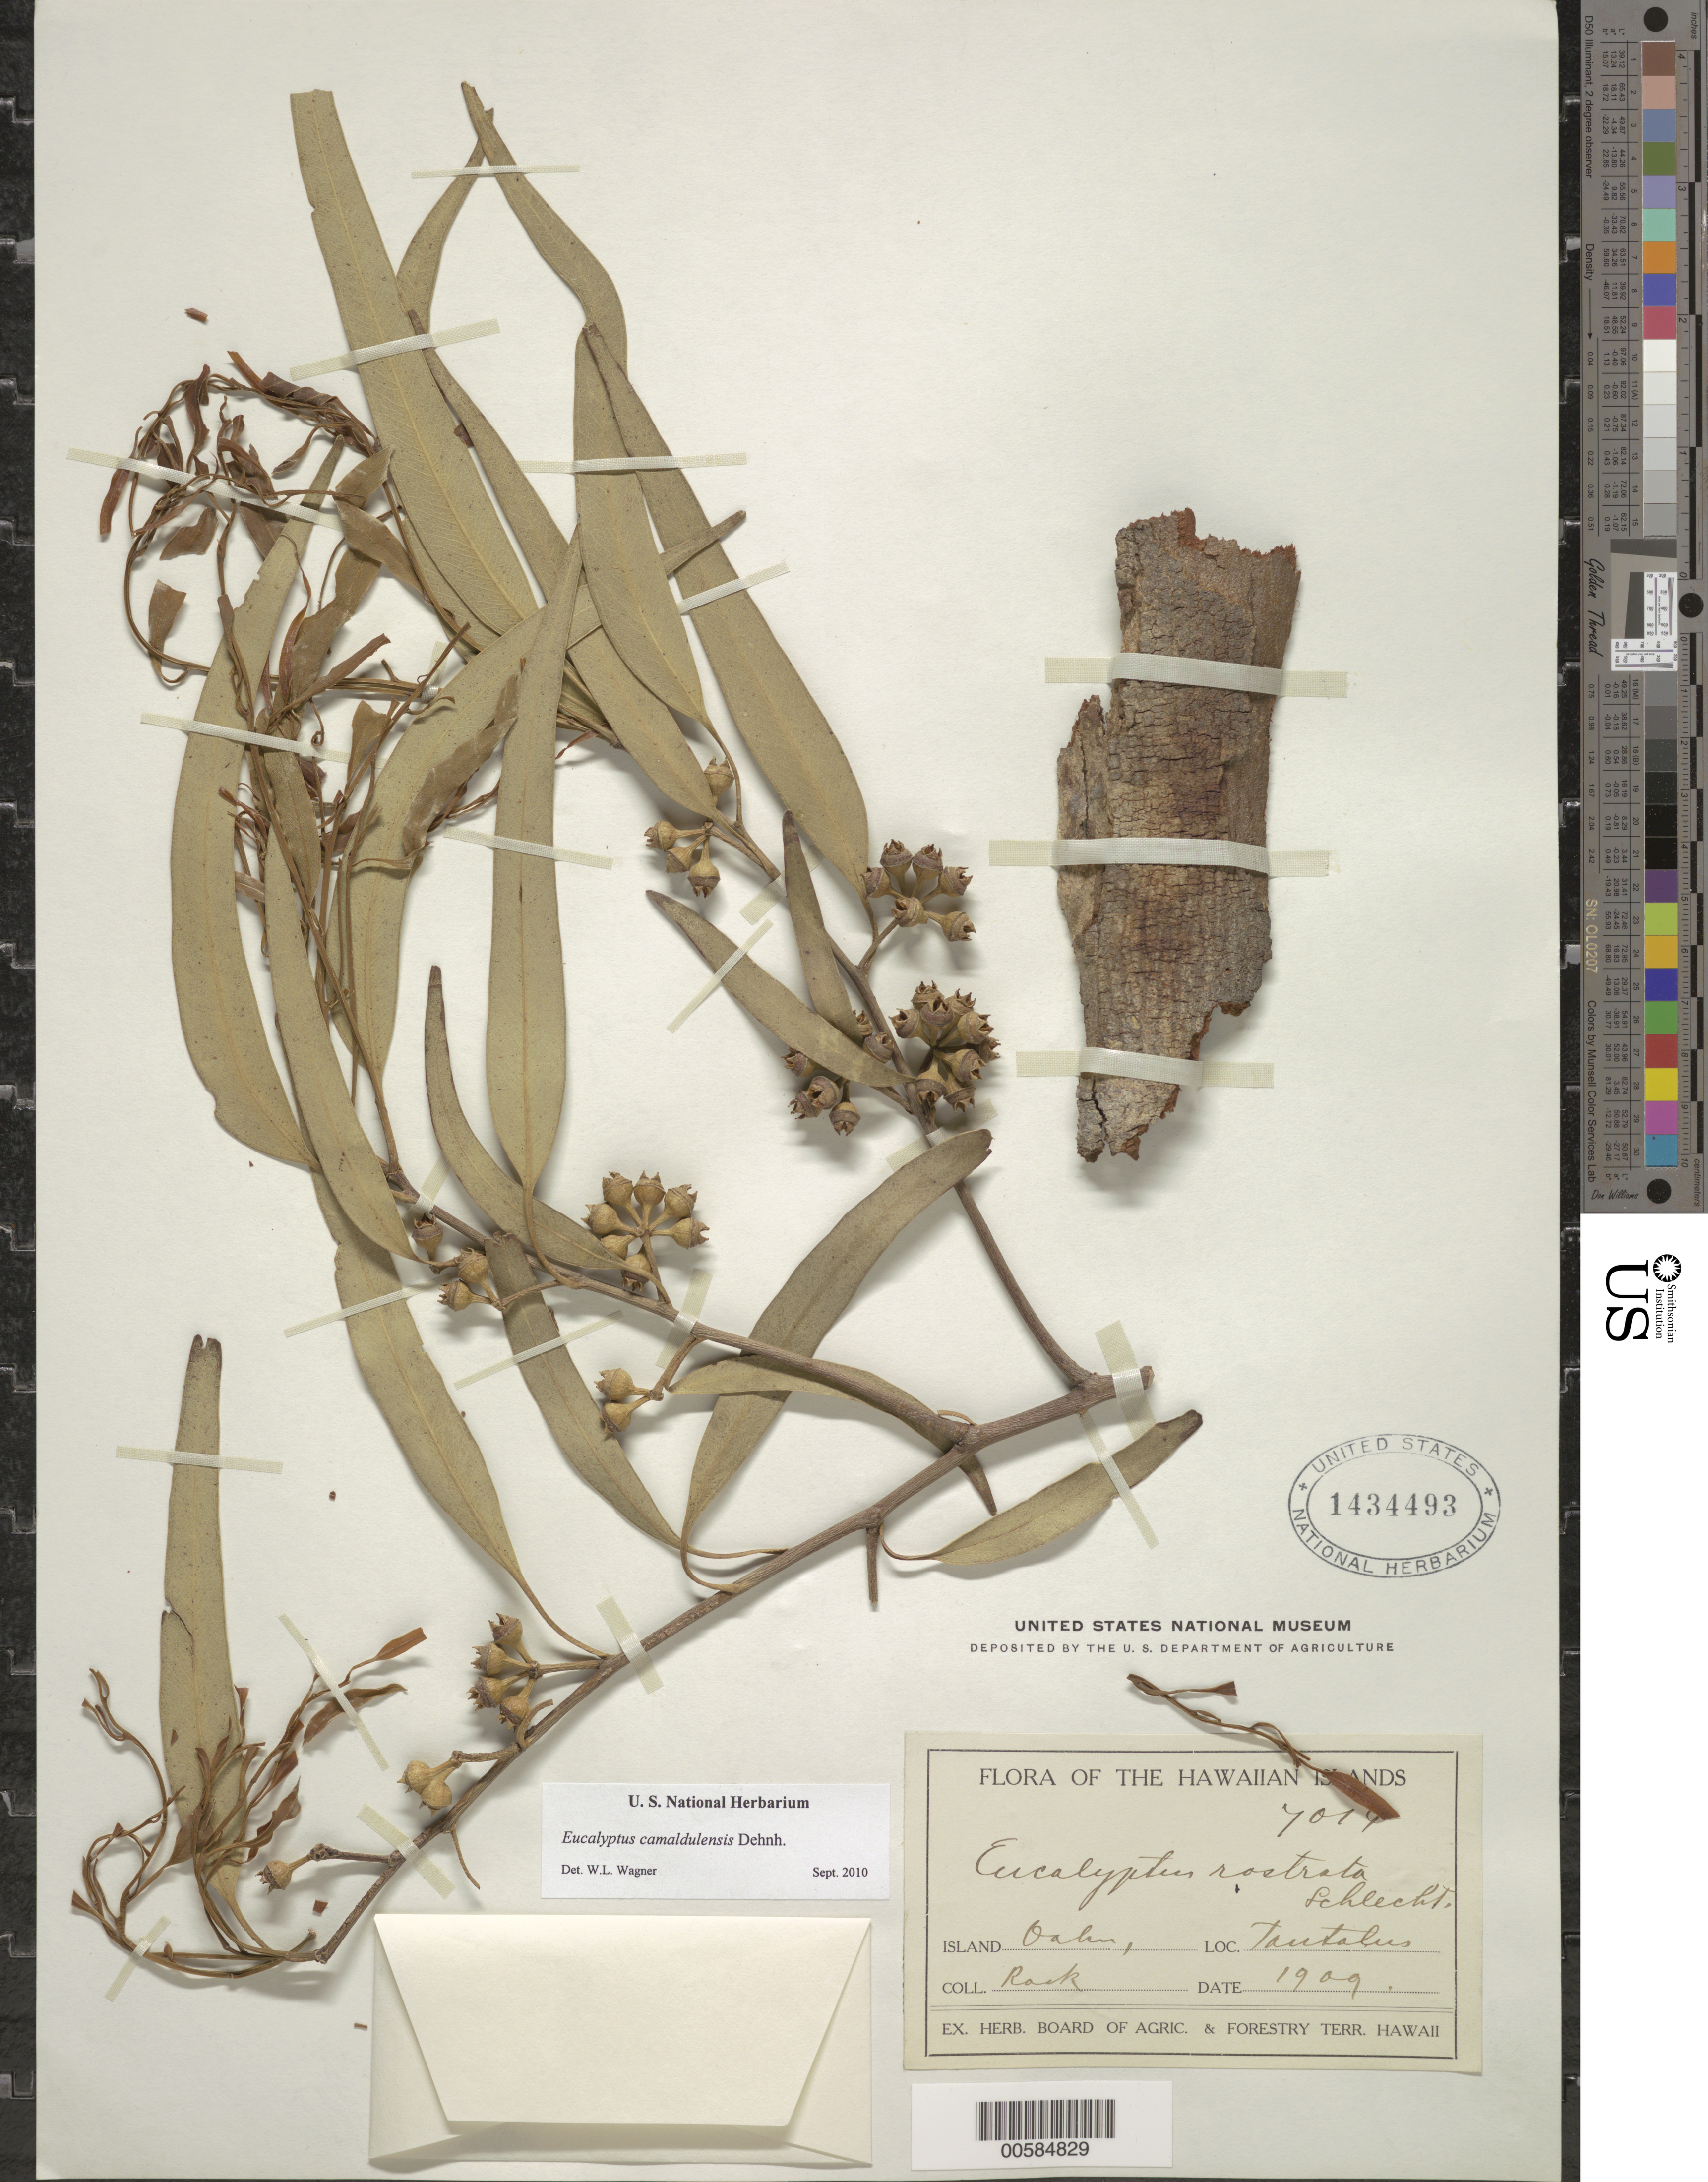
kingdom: Plantae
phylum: Tracheophyta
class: Magnoliopsida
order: Myrtales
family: Myrtaceae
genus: Eucalyptus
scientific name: Eucalyptus camaldulensis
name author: Dehnh.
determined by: Wagner, W. L., (BOT), Smithsonian Institution - National Museum of Natural History (UNITED STATES)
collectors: J. F. Rock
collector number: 7014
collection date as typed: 0 1909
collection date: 1909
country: United States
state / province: Hawaii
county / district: Honolulu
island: Oahu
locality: Tantalus.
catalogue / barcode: US 1434493